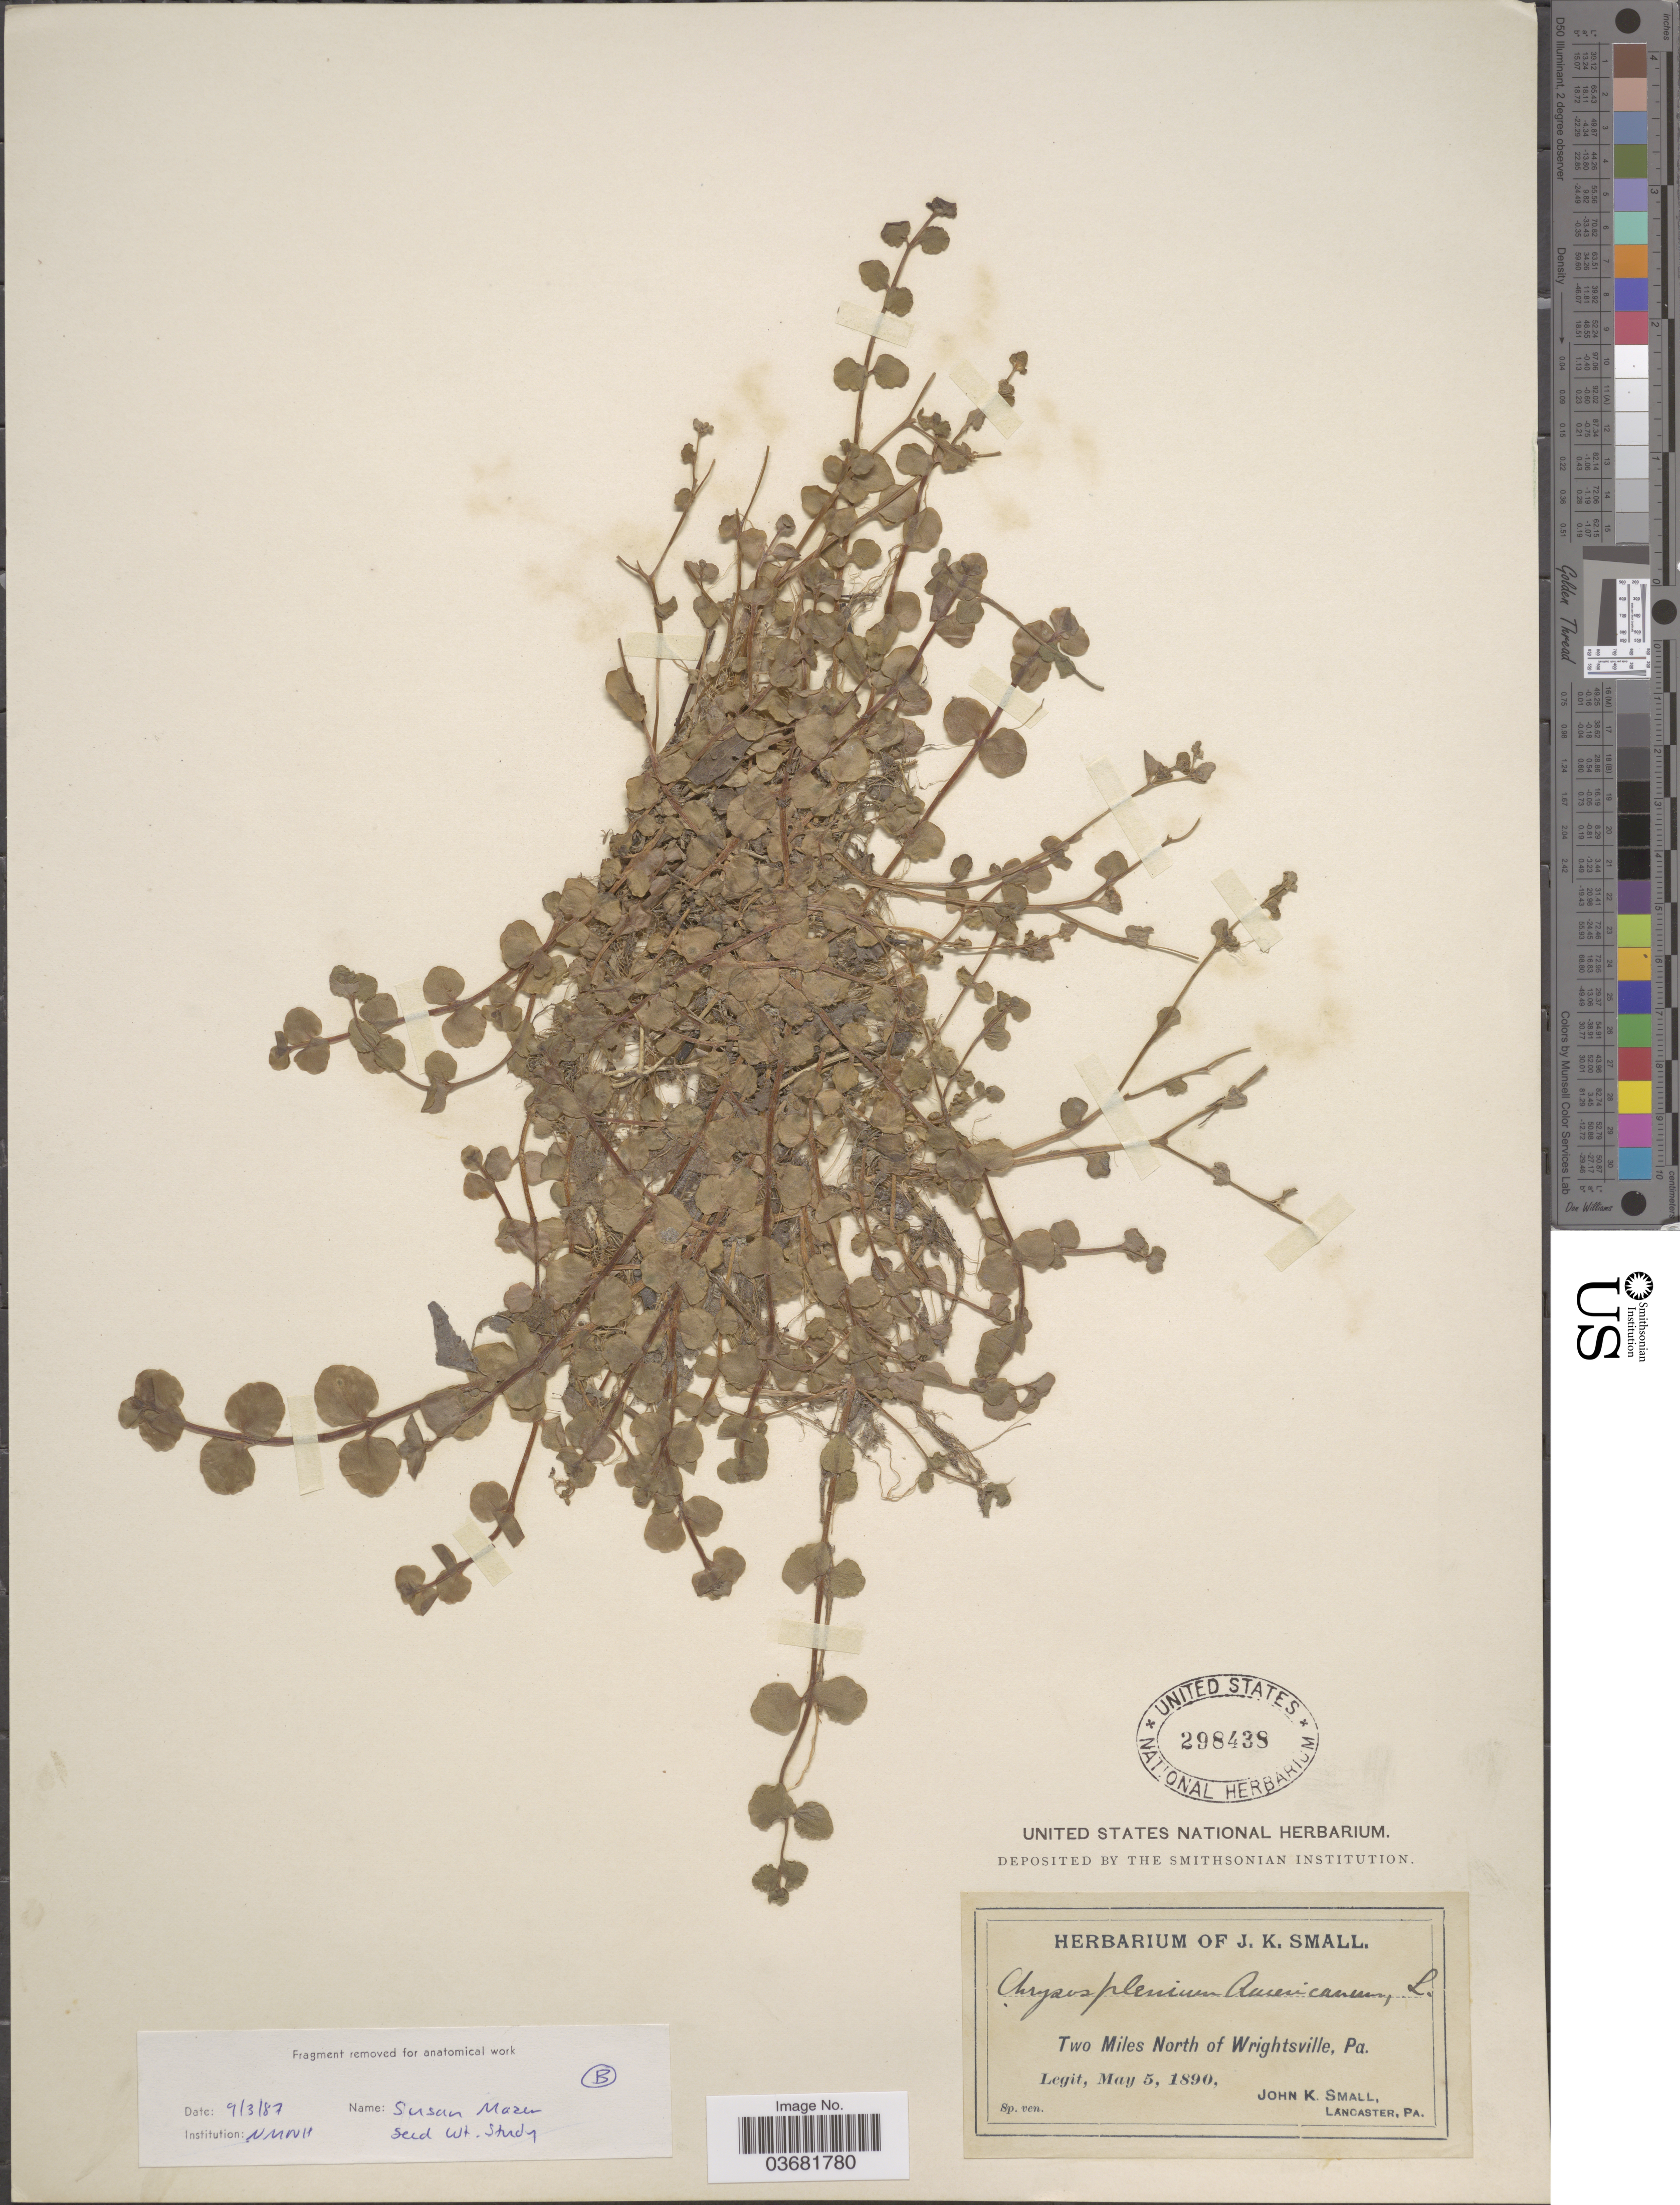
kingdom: Plantae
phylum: Tracheophyta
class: Magnoliopsida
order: Saxifragales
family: Saxifragaceae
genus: Chrysosplenium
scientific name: Chrysosplenium americanum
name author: Schwein.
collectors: J. K. Small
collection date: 1890-05-05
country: United States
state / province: Pennsylvania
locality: Two Miles North of Wrightsville.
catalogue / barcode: US 298438